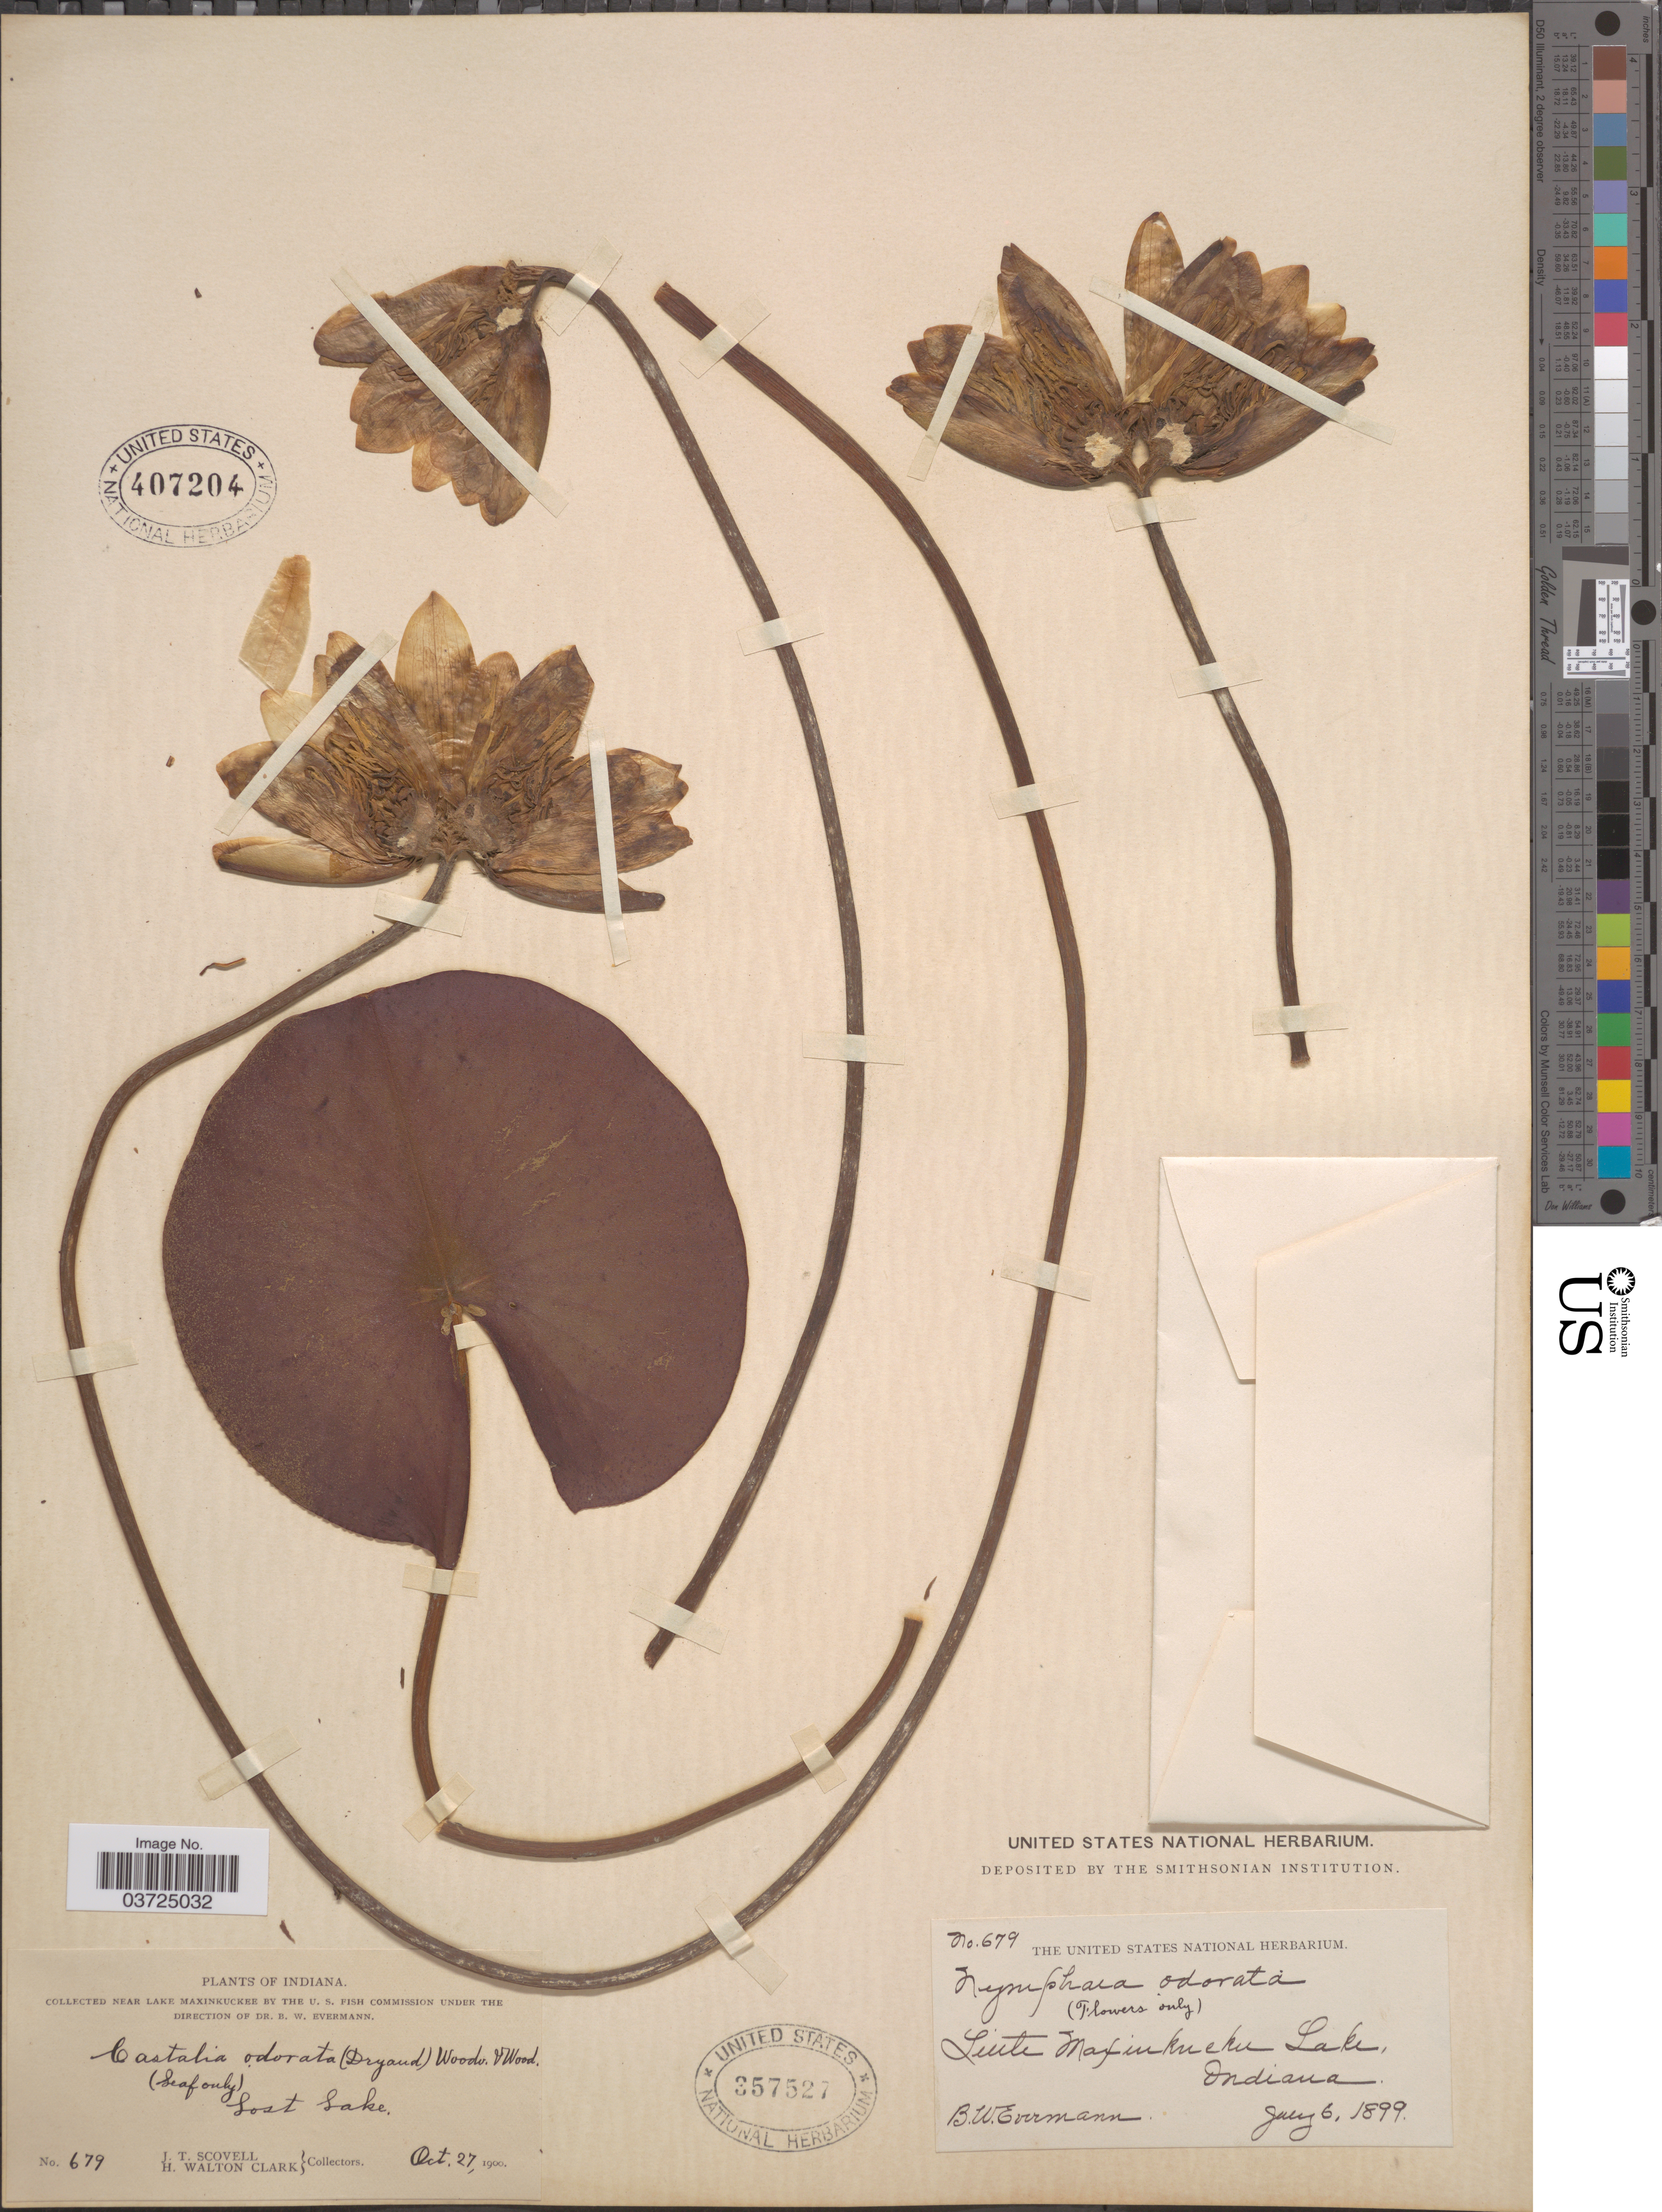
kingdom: Plantae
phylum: Tracheophyta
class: Magnoliopsida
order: Nymphaeales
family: Nymphaeaceae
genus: Nymphaea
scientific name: Nymphaea odorata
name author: Aiton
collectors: J. T. Scovell & H. W. Clark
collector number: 679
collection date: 1900-10-27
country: United States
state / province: Indiana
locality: Near Lake Maxinkuckee. Lost Lake.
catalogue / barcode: US 407204